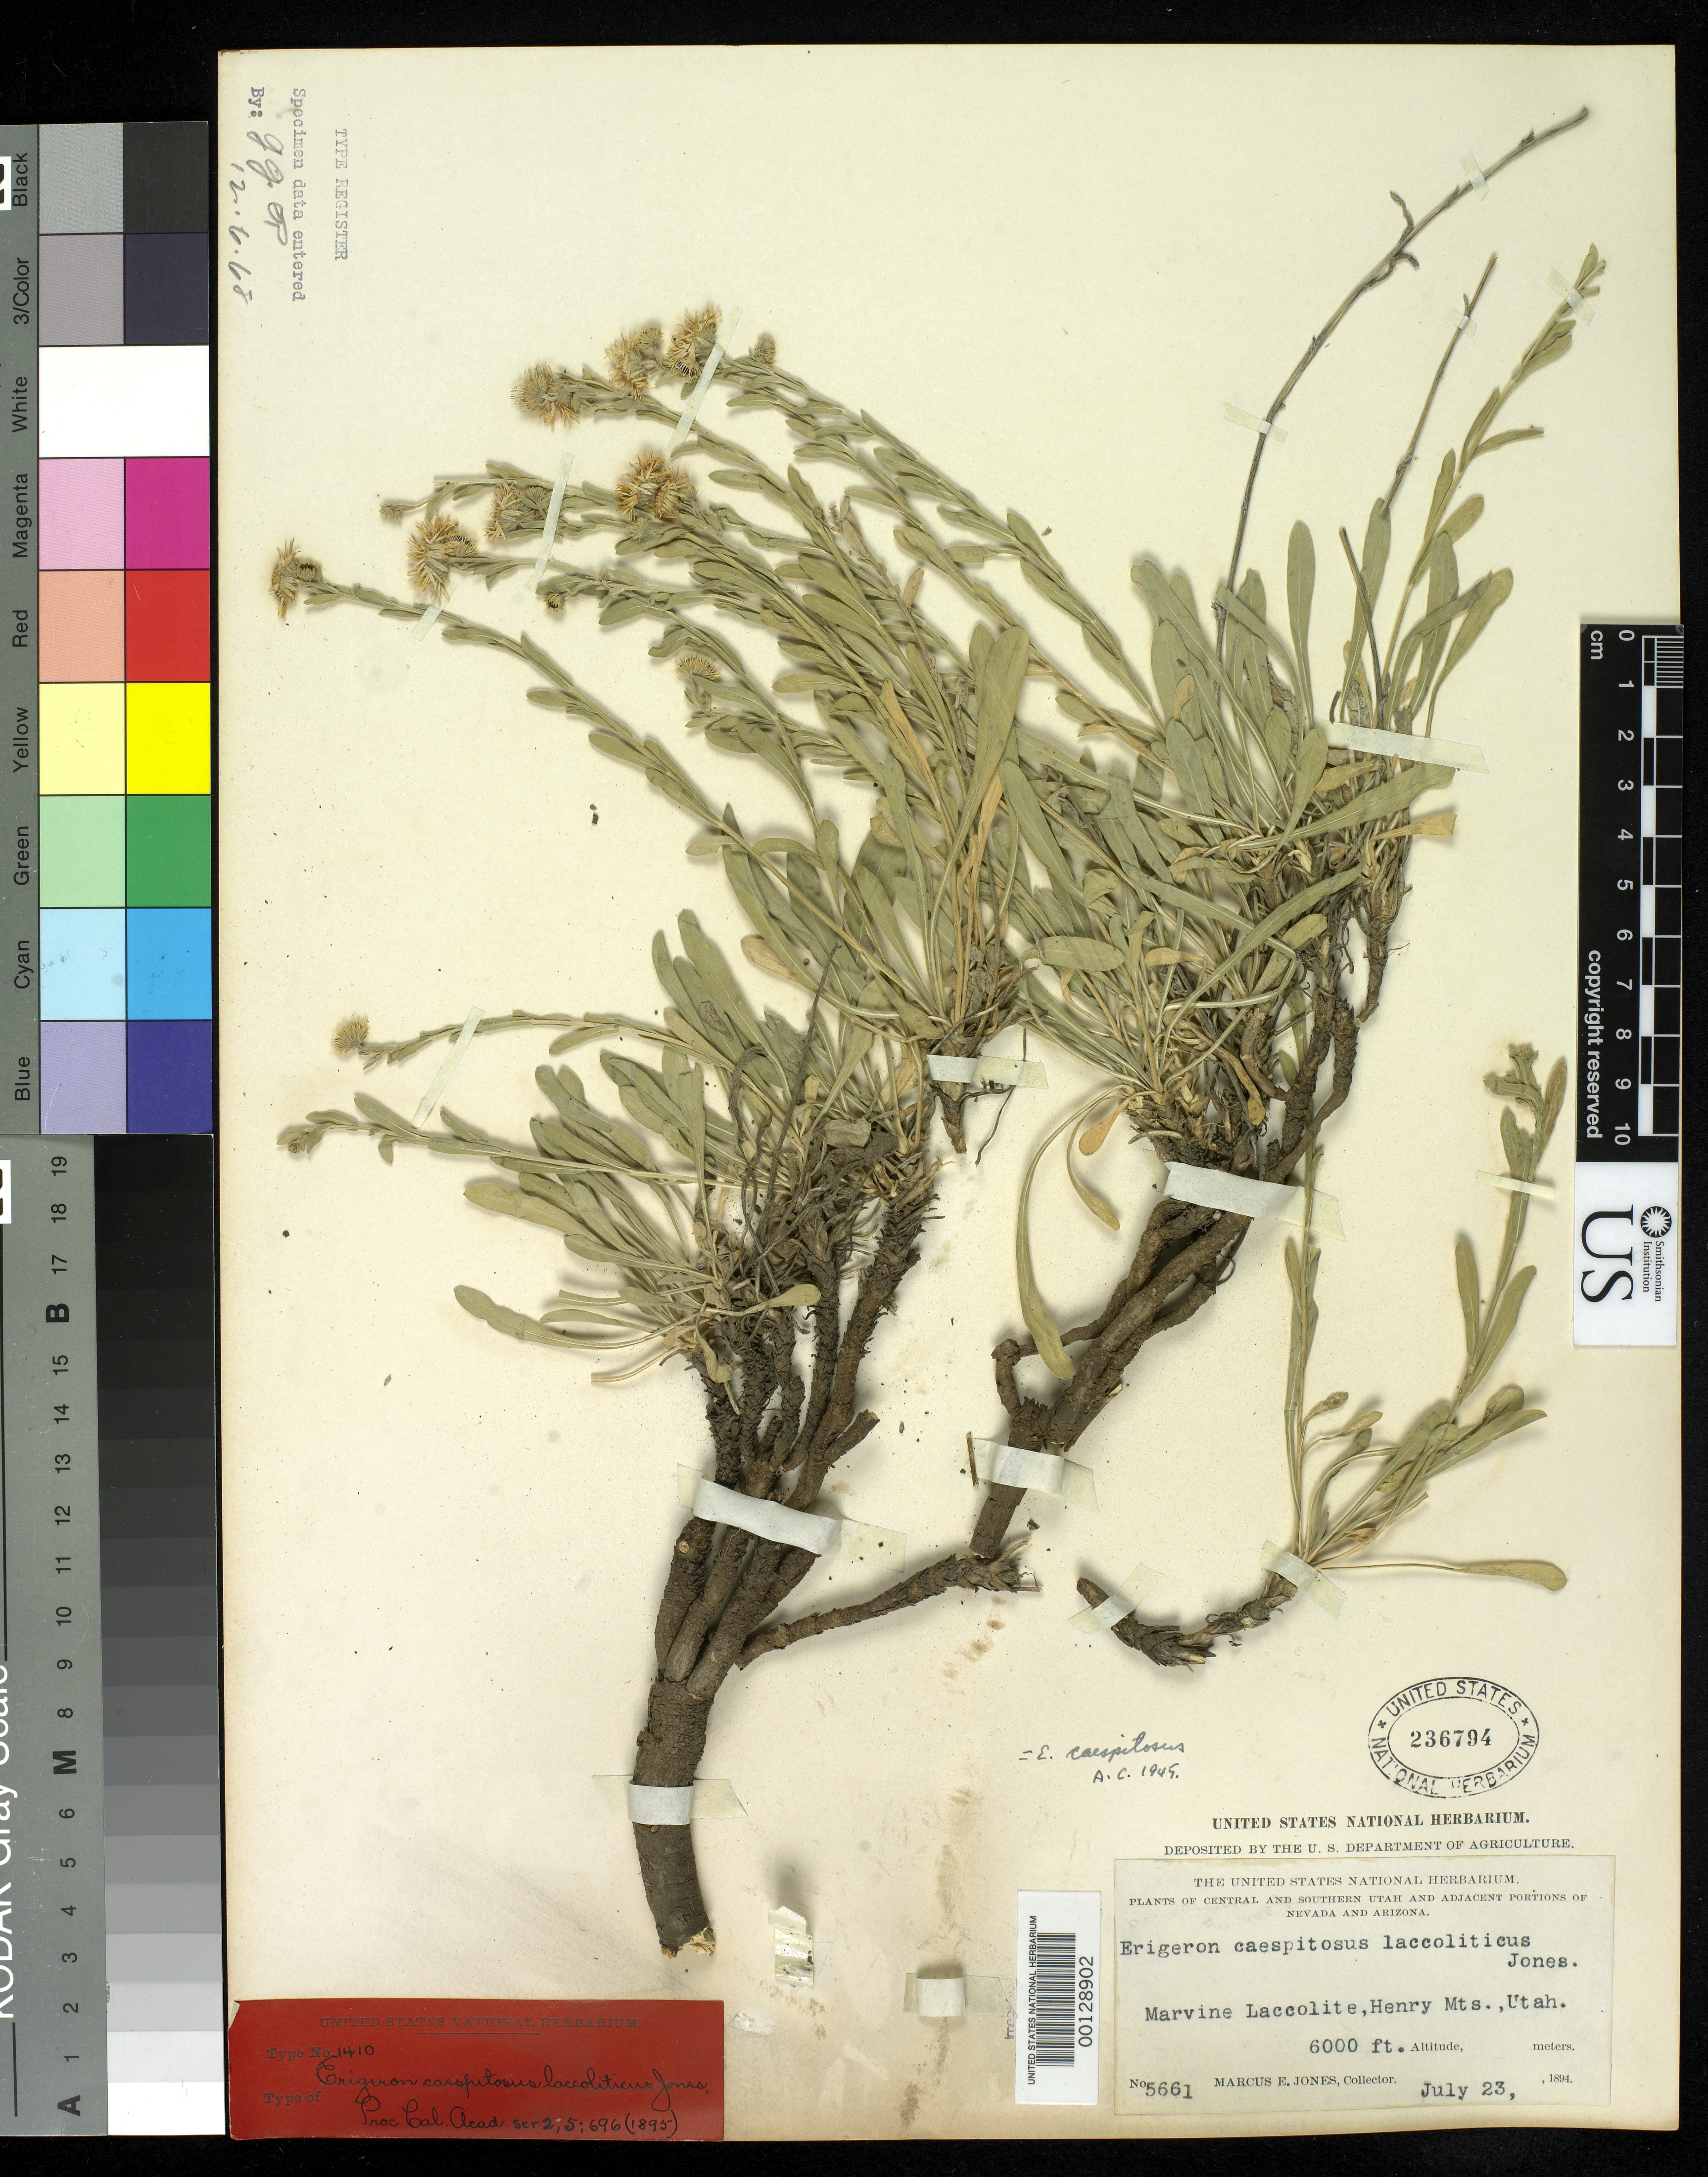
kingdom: Plantae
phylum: Tracheophyta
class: Magnoliopsida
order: Asterales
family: Asteraceae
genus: Erigeron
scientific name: Erigeron caespitosus var. laccoliticus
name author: M.E. Jones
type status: Isotype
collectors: M. E. Jones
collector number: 5661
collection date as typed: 23 Jul 1894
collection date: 1894-07-23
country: United States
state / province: Utah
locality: Henry Mountains.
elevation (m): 6000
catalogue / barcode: US 236794